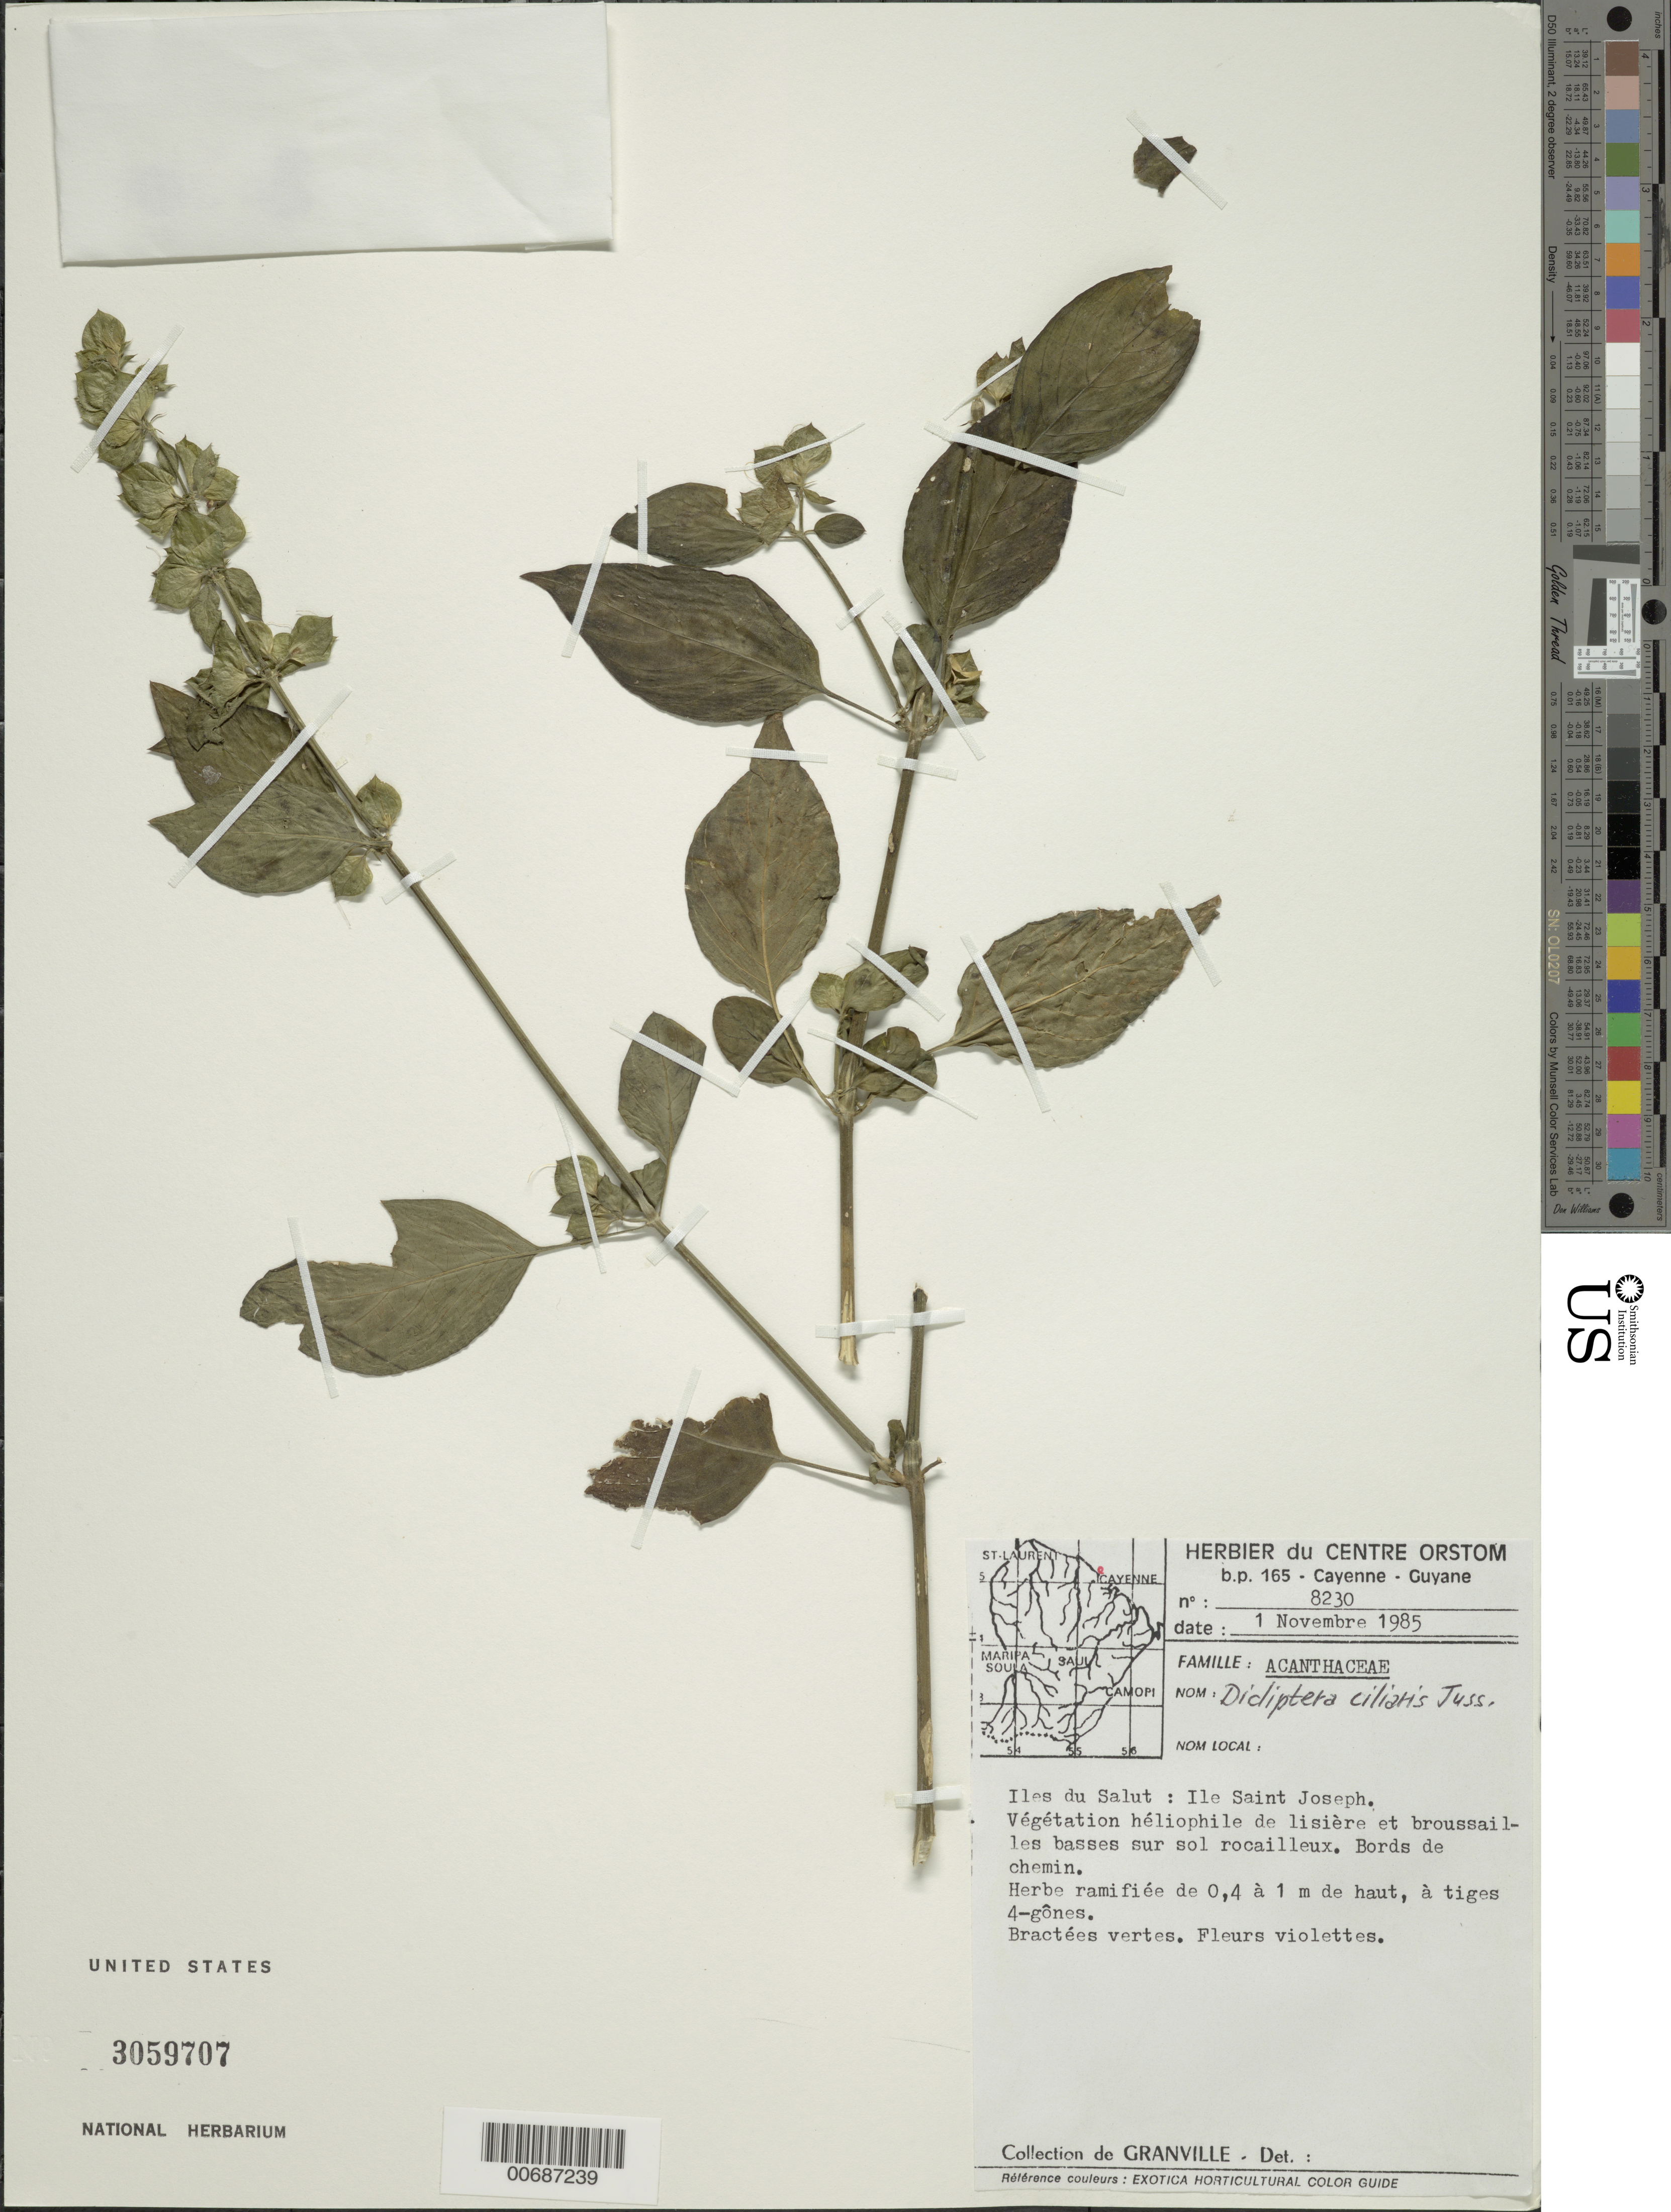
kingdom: Plantae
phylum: Tracheophyta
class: Magnoliopsida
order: Lamiales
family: Acanthaceae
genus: Dicliptera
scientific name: Dicliptera ciliaris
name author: J. Juss.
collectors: J.-J. de Granville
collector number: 8230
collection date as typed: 1-Nov-85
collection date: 1985-11-01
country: French Guiana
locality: Iles du Salut, Ile St. Joseph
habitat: Vegetation heliophile de lisière et broussailles basses sur sol rocailleux. Bords de chemin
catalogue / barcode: US 3050707